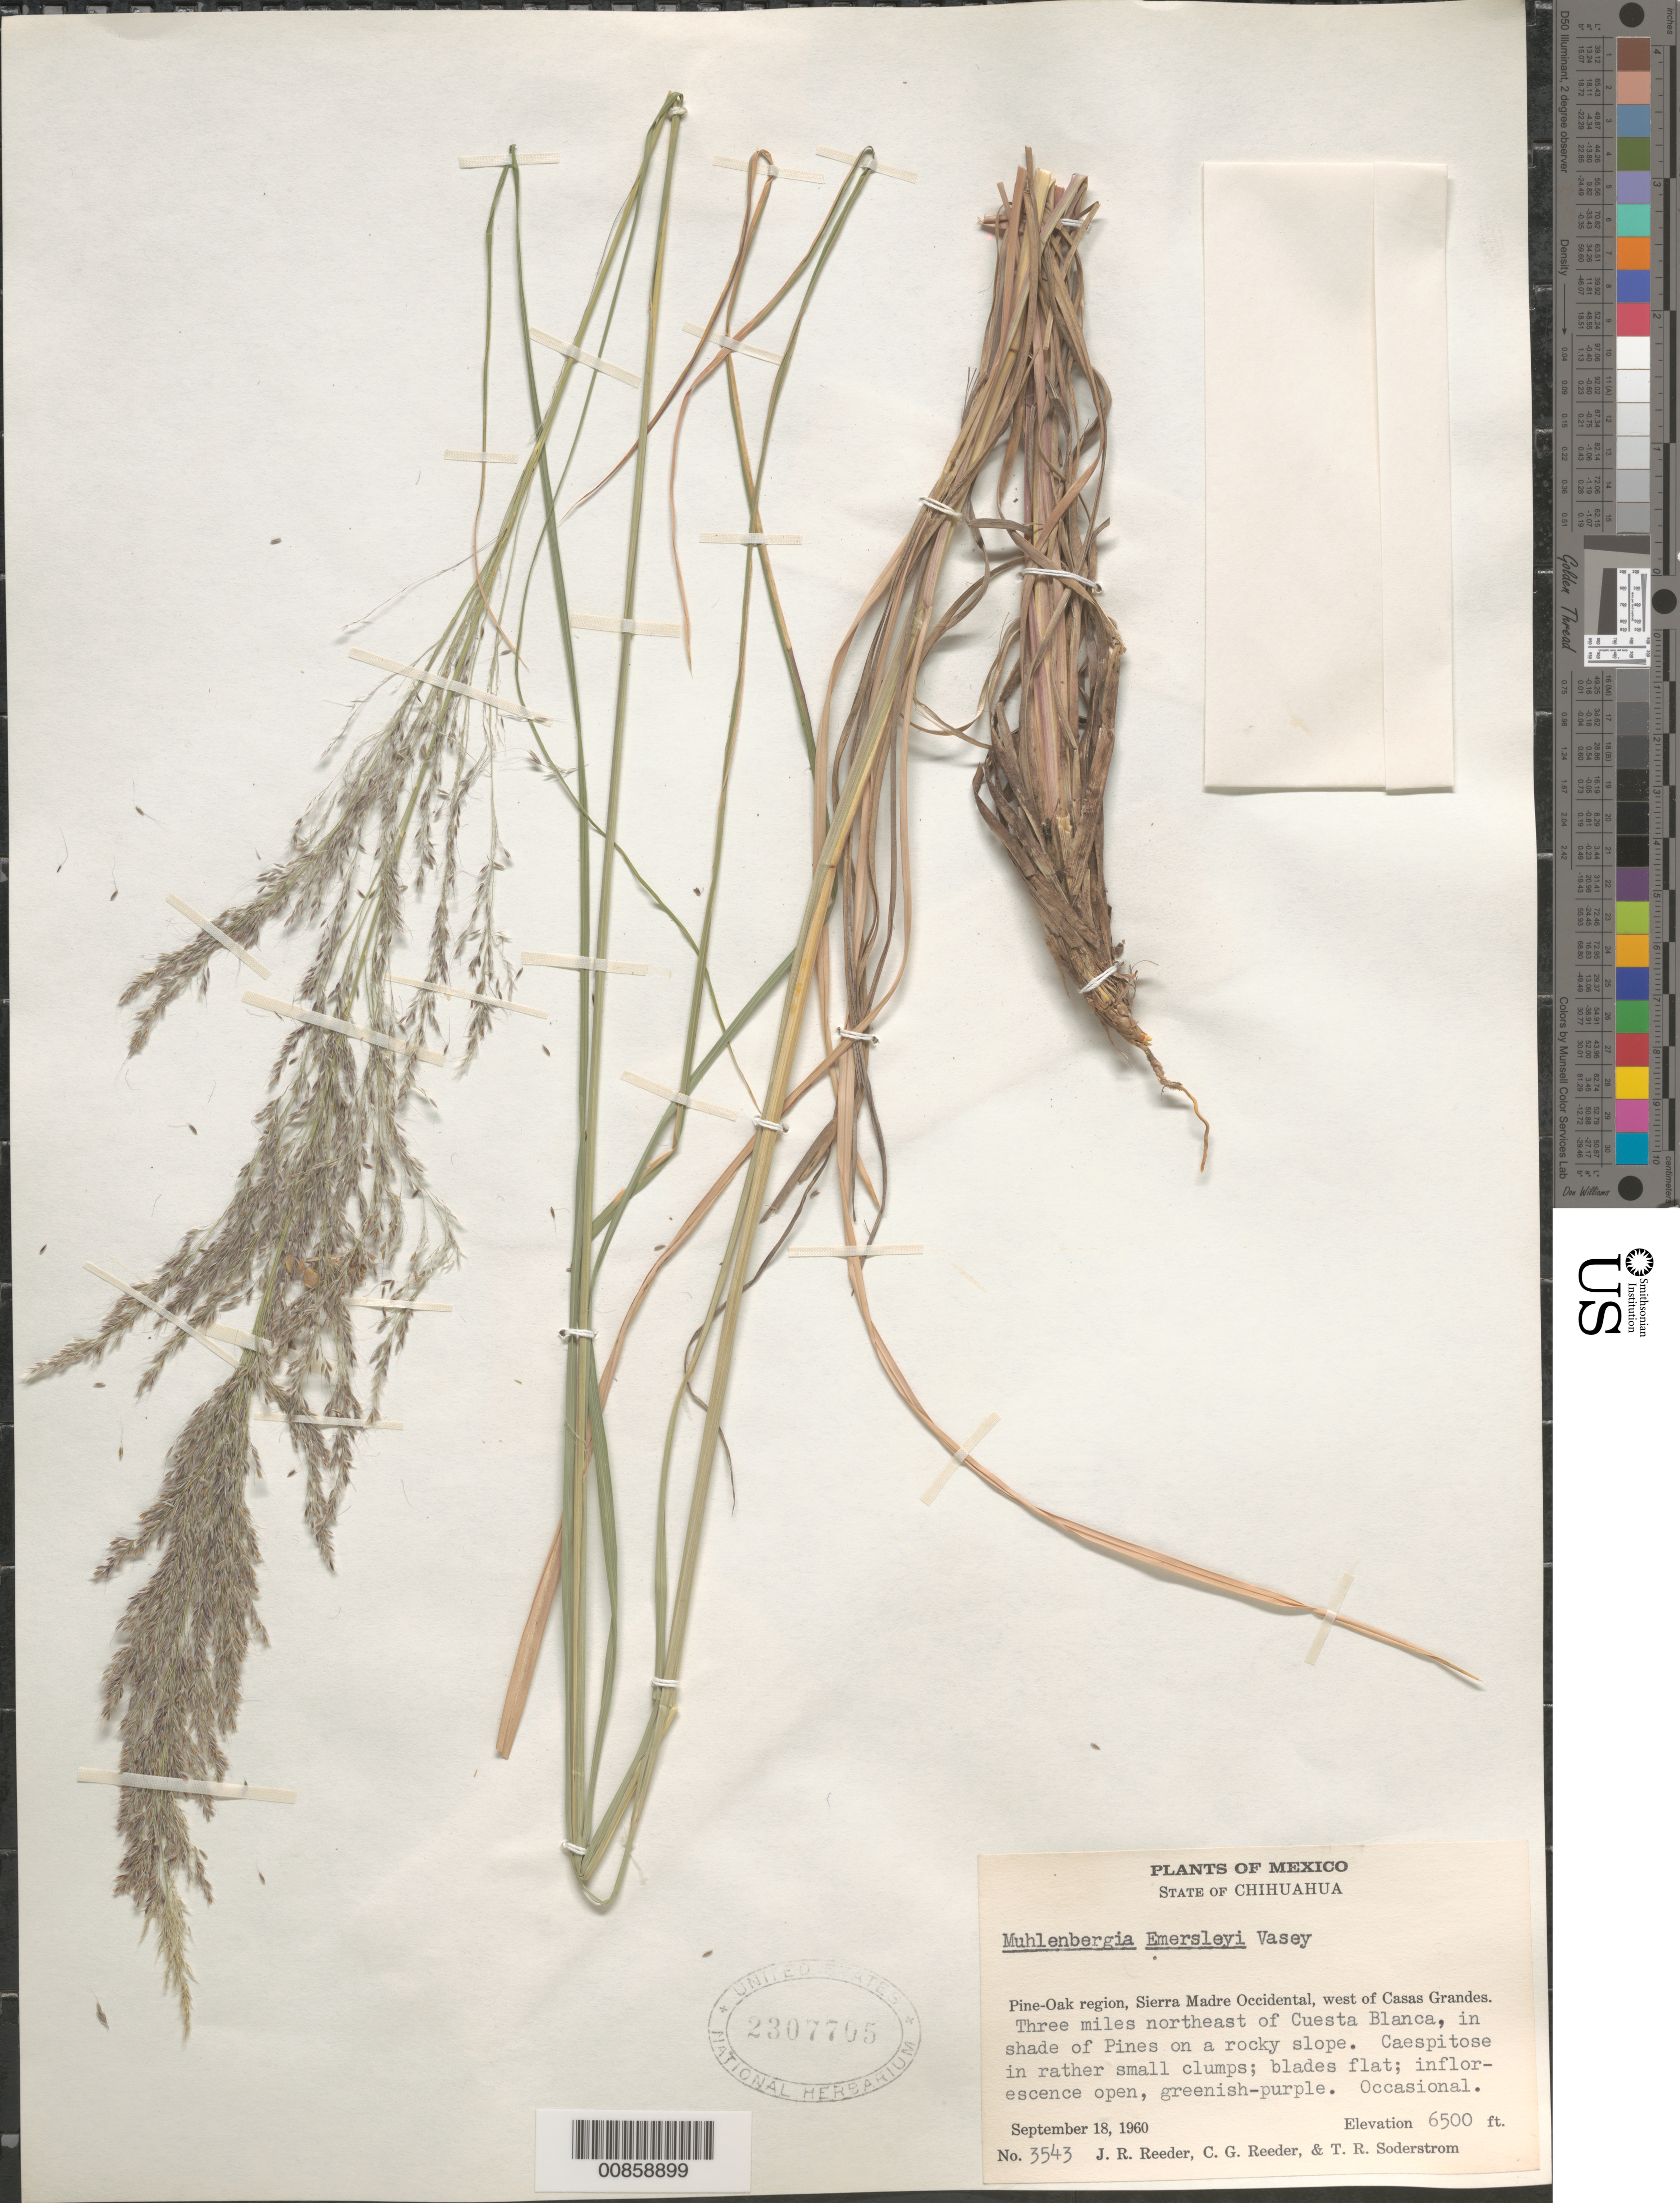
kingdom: Plantae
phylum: Tracheophyta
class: Liliopsida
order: Poales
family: Poaceae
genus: Muhlenbergia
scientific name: Muhlenbergia emersleyi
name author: Vasey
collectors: J. R. Reeder, C. G. Reeder & T. R. Soderstrom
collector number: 3543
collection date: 1960-09-18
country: Mexico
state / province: Chihuahua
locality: Pine-Oak region, Sierra Madre Occidental, west of Casas Grandes. Three miles northeast of Cuesta Blanca.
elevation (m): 1981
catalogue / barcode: US 2307705